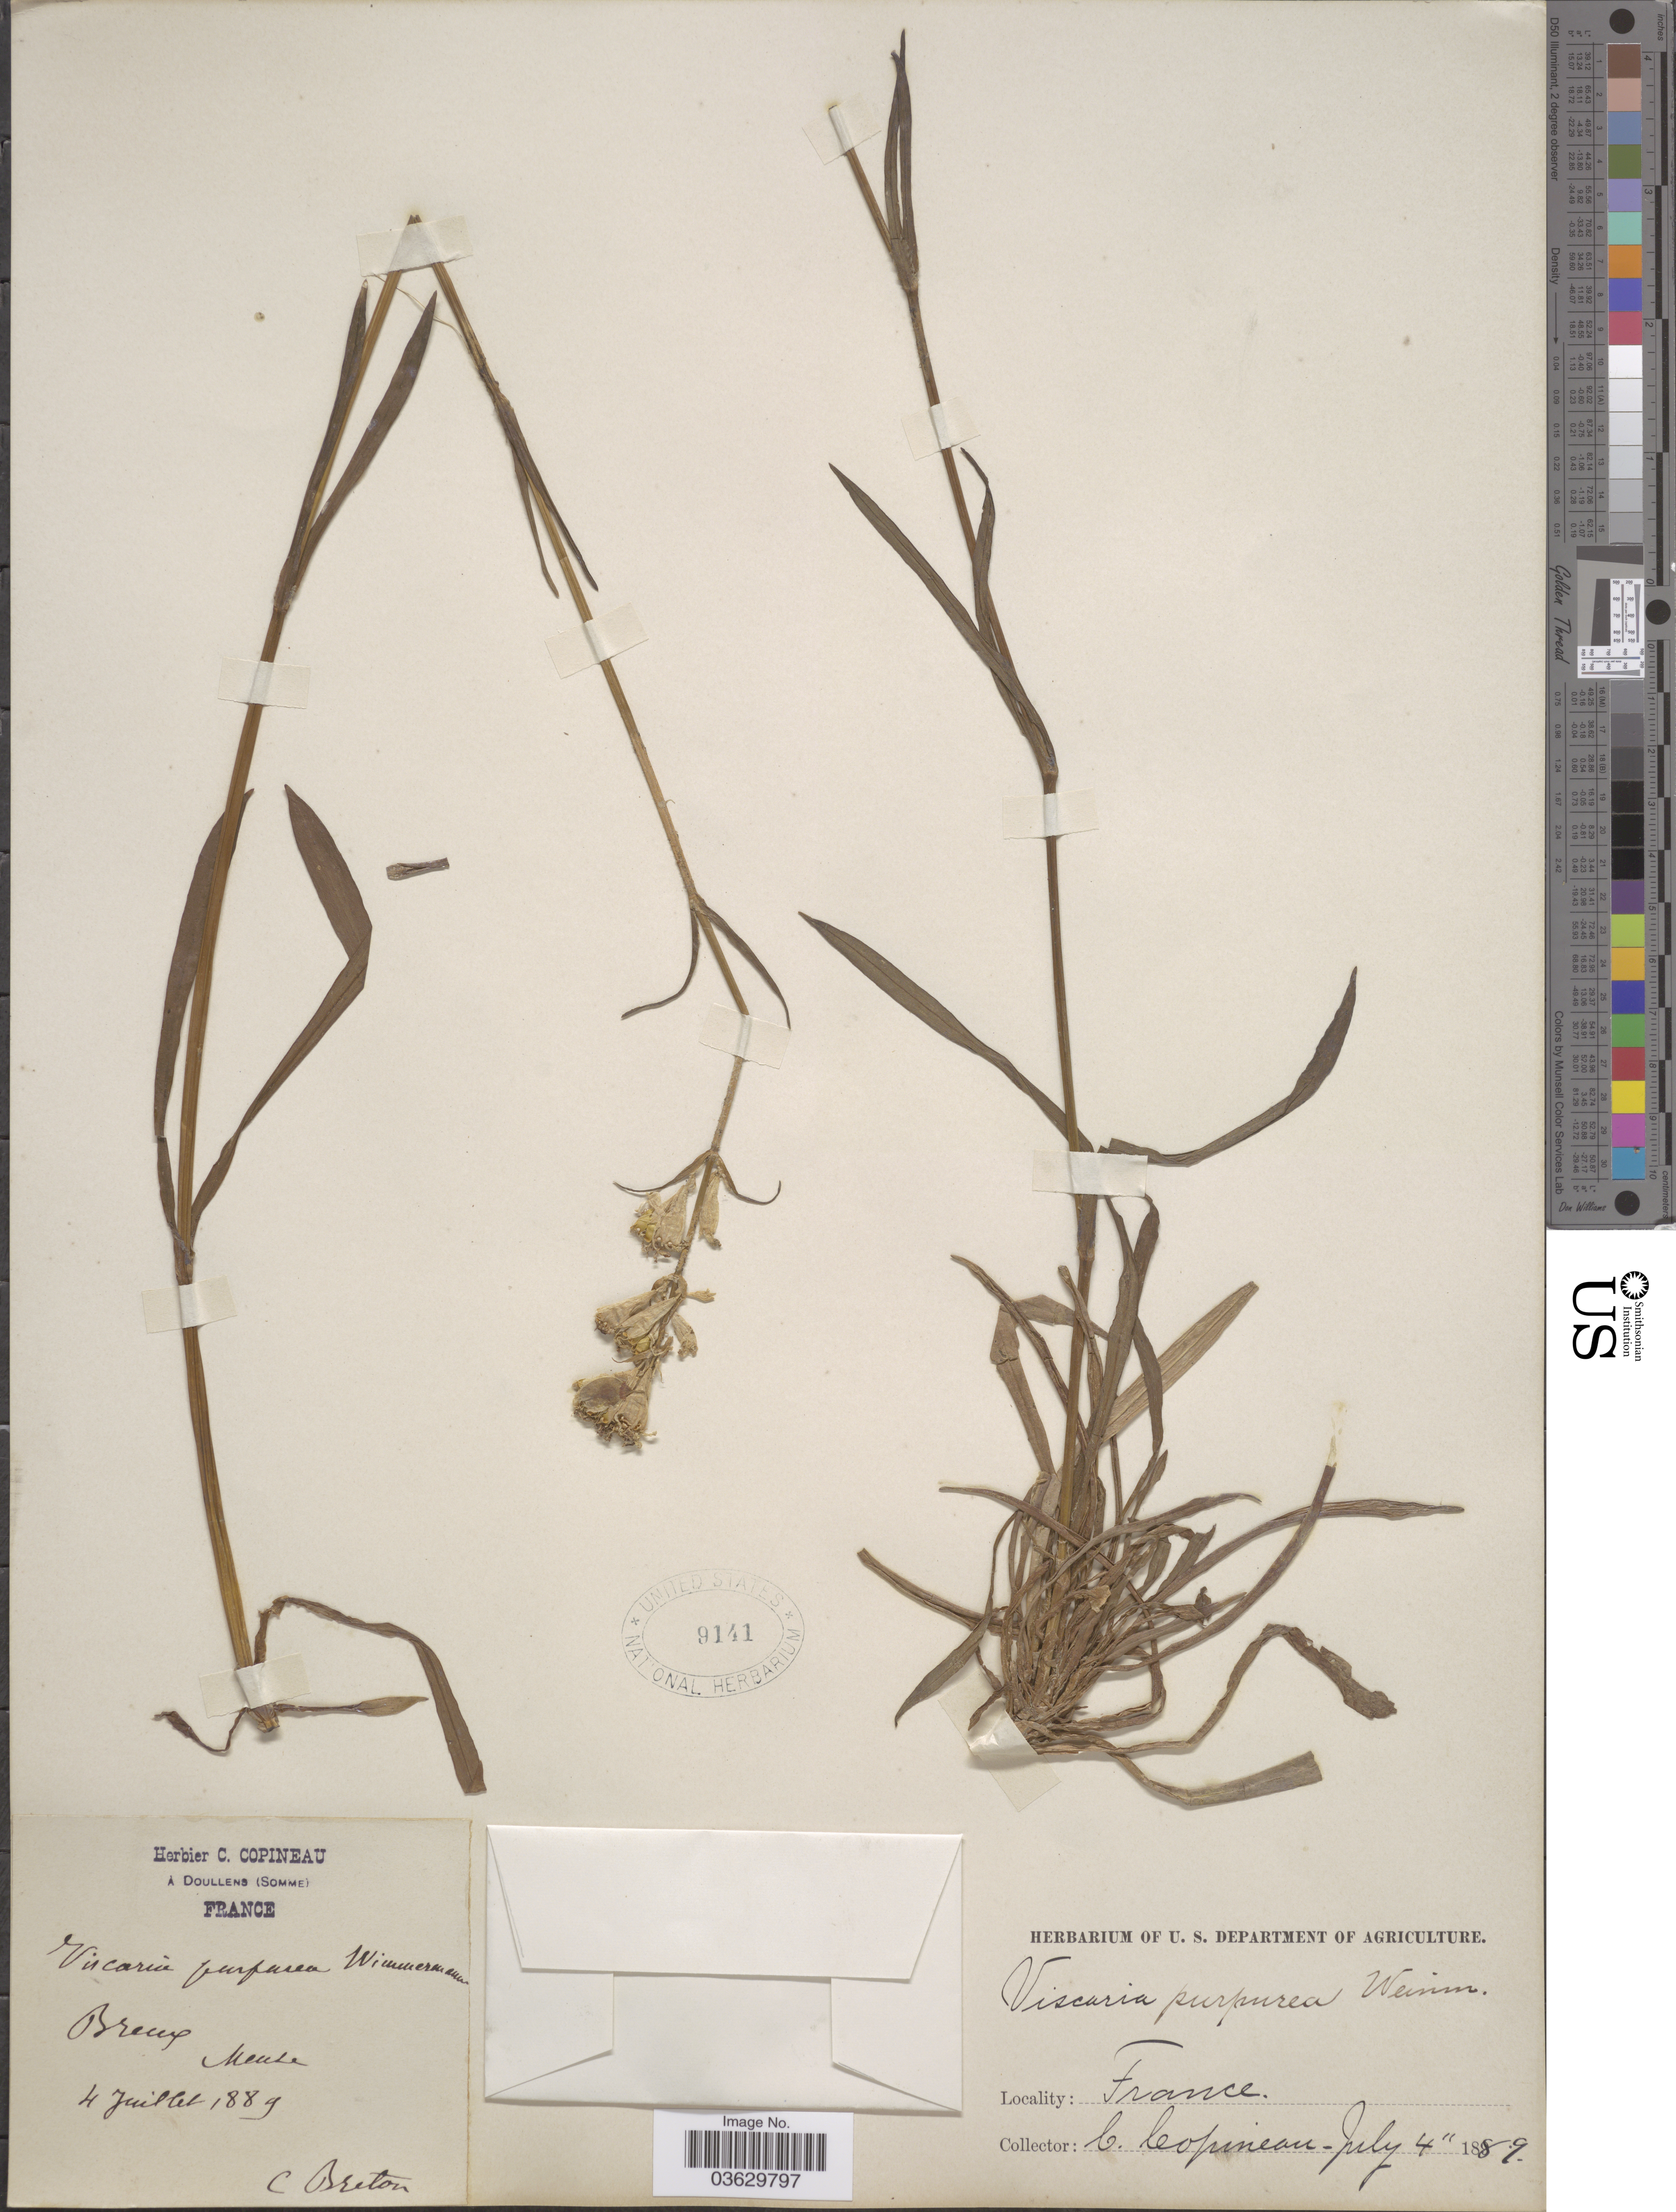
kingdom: Plantae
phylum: Tracheophyta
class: Magnoliopsida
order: Caryophyllales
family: Caryophyllaceae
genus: Viscaria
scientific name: Viscaria purpurea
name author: Wimm.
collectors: C. Copineau & C. Breton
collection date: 1889-07-04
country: France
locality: Breux Meuse.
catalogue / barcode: US 9141